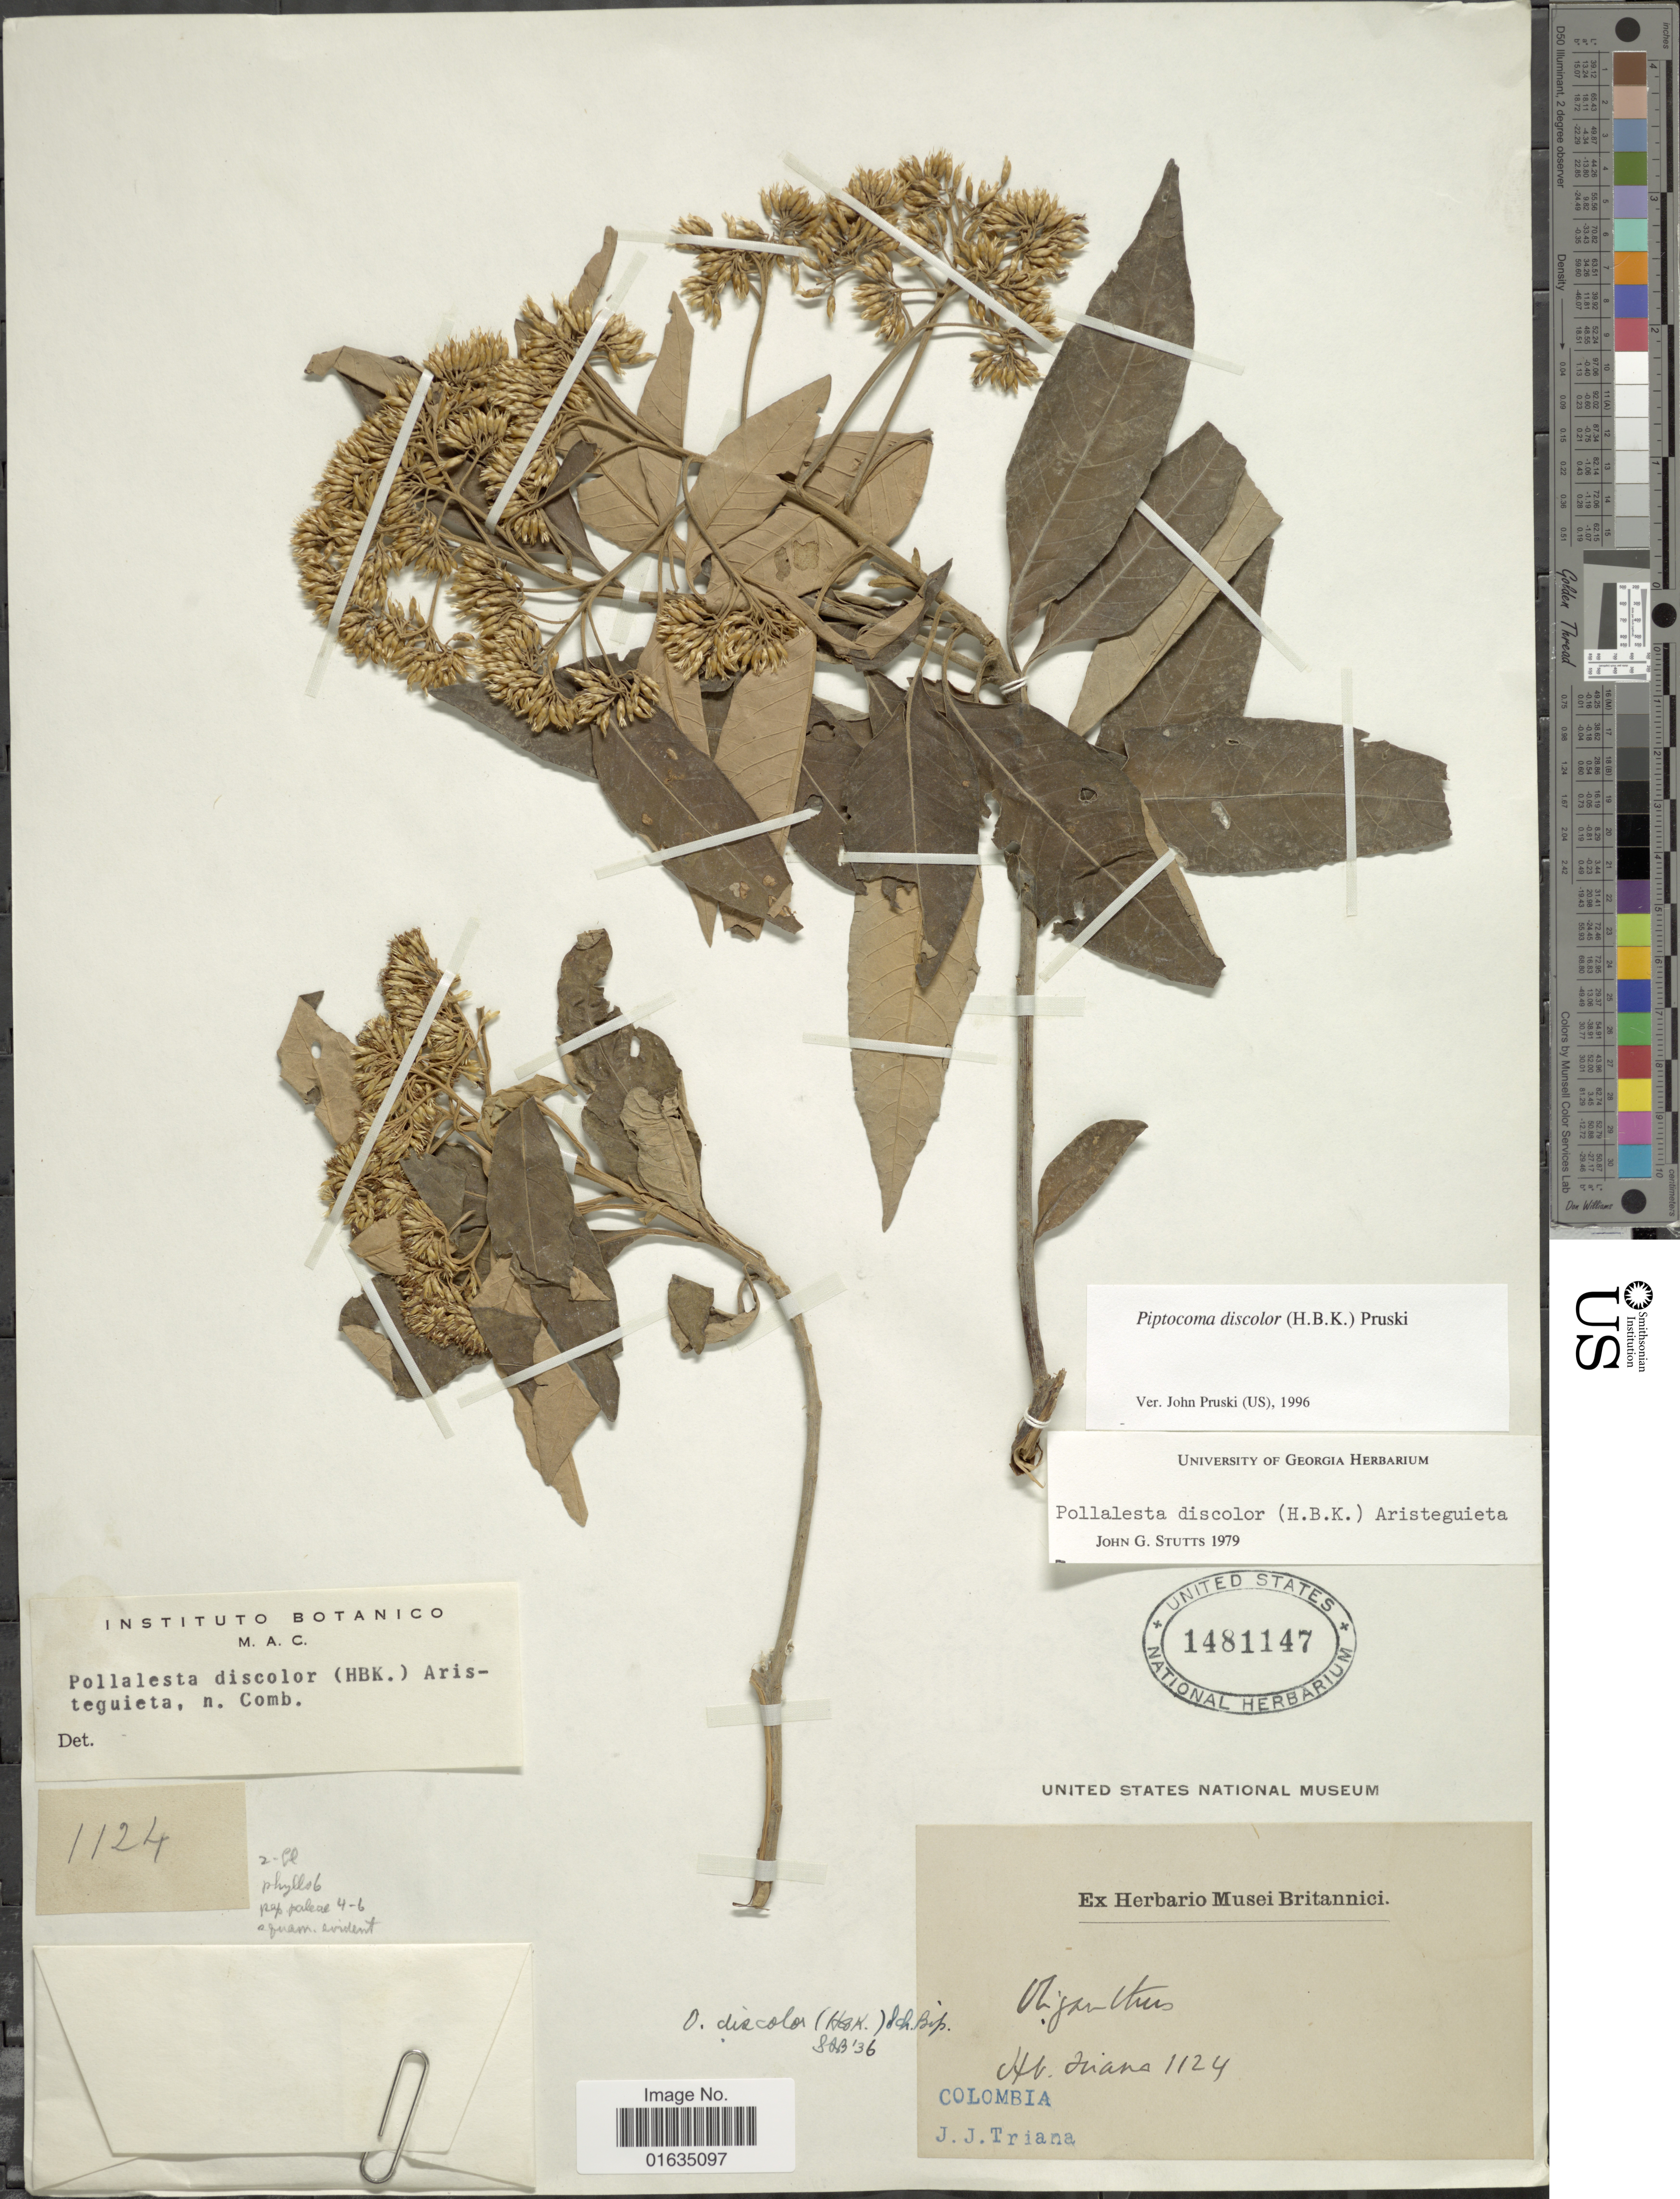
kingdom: Plantae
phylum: Tracheophyta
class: Magnoliopsida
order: Asterales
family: Asteraceae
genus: Pollalesta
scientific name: Pollalesta discolor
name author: (Kunth) Aristeg.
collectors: J. J. Triana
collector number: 1124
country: Colombia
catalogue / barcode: US 1481147